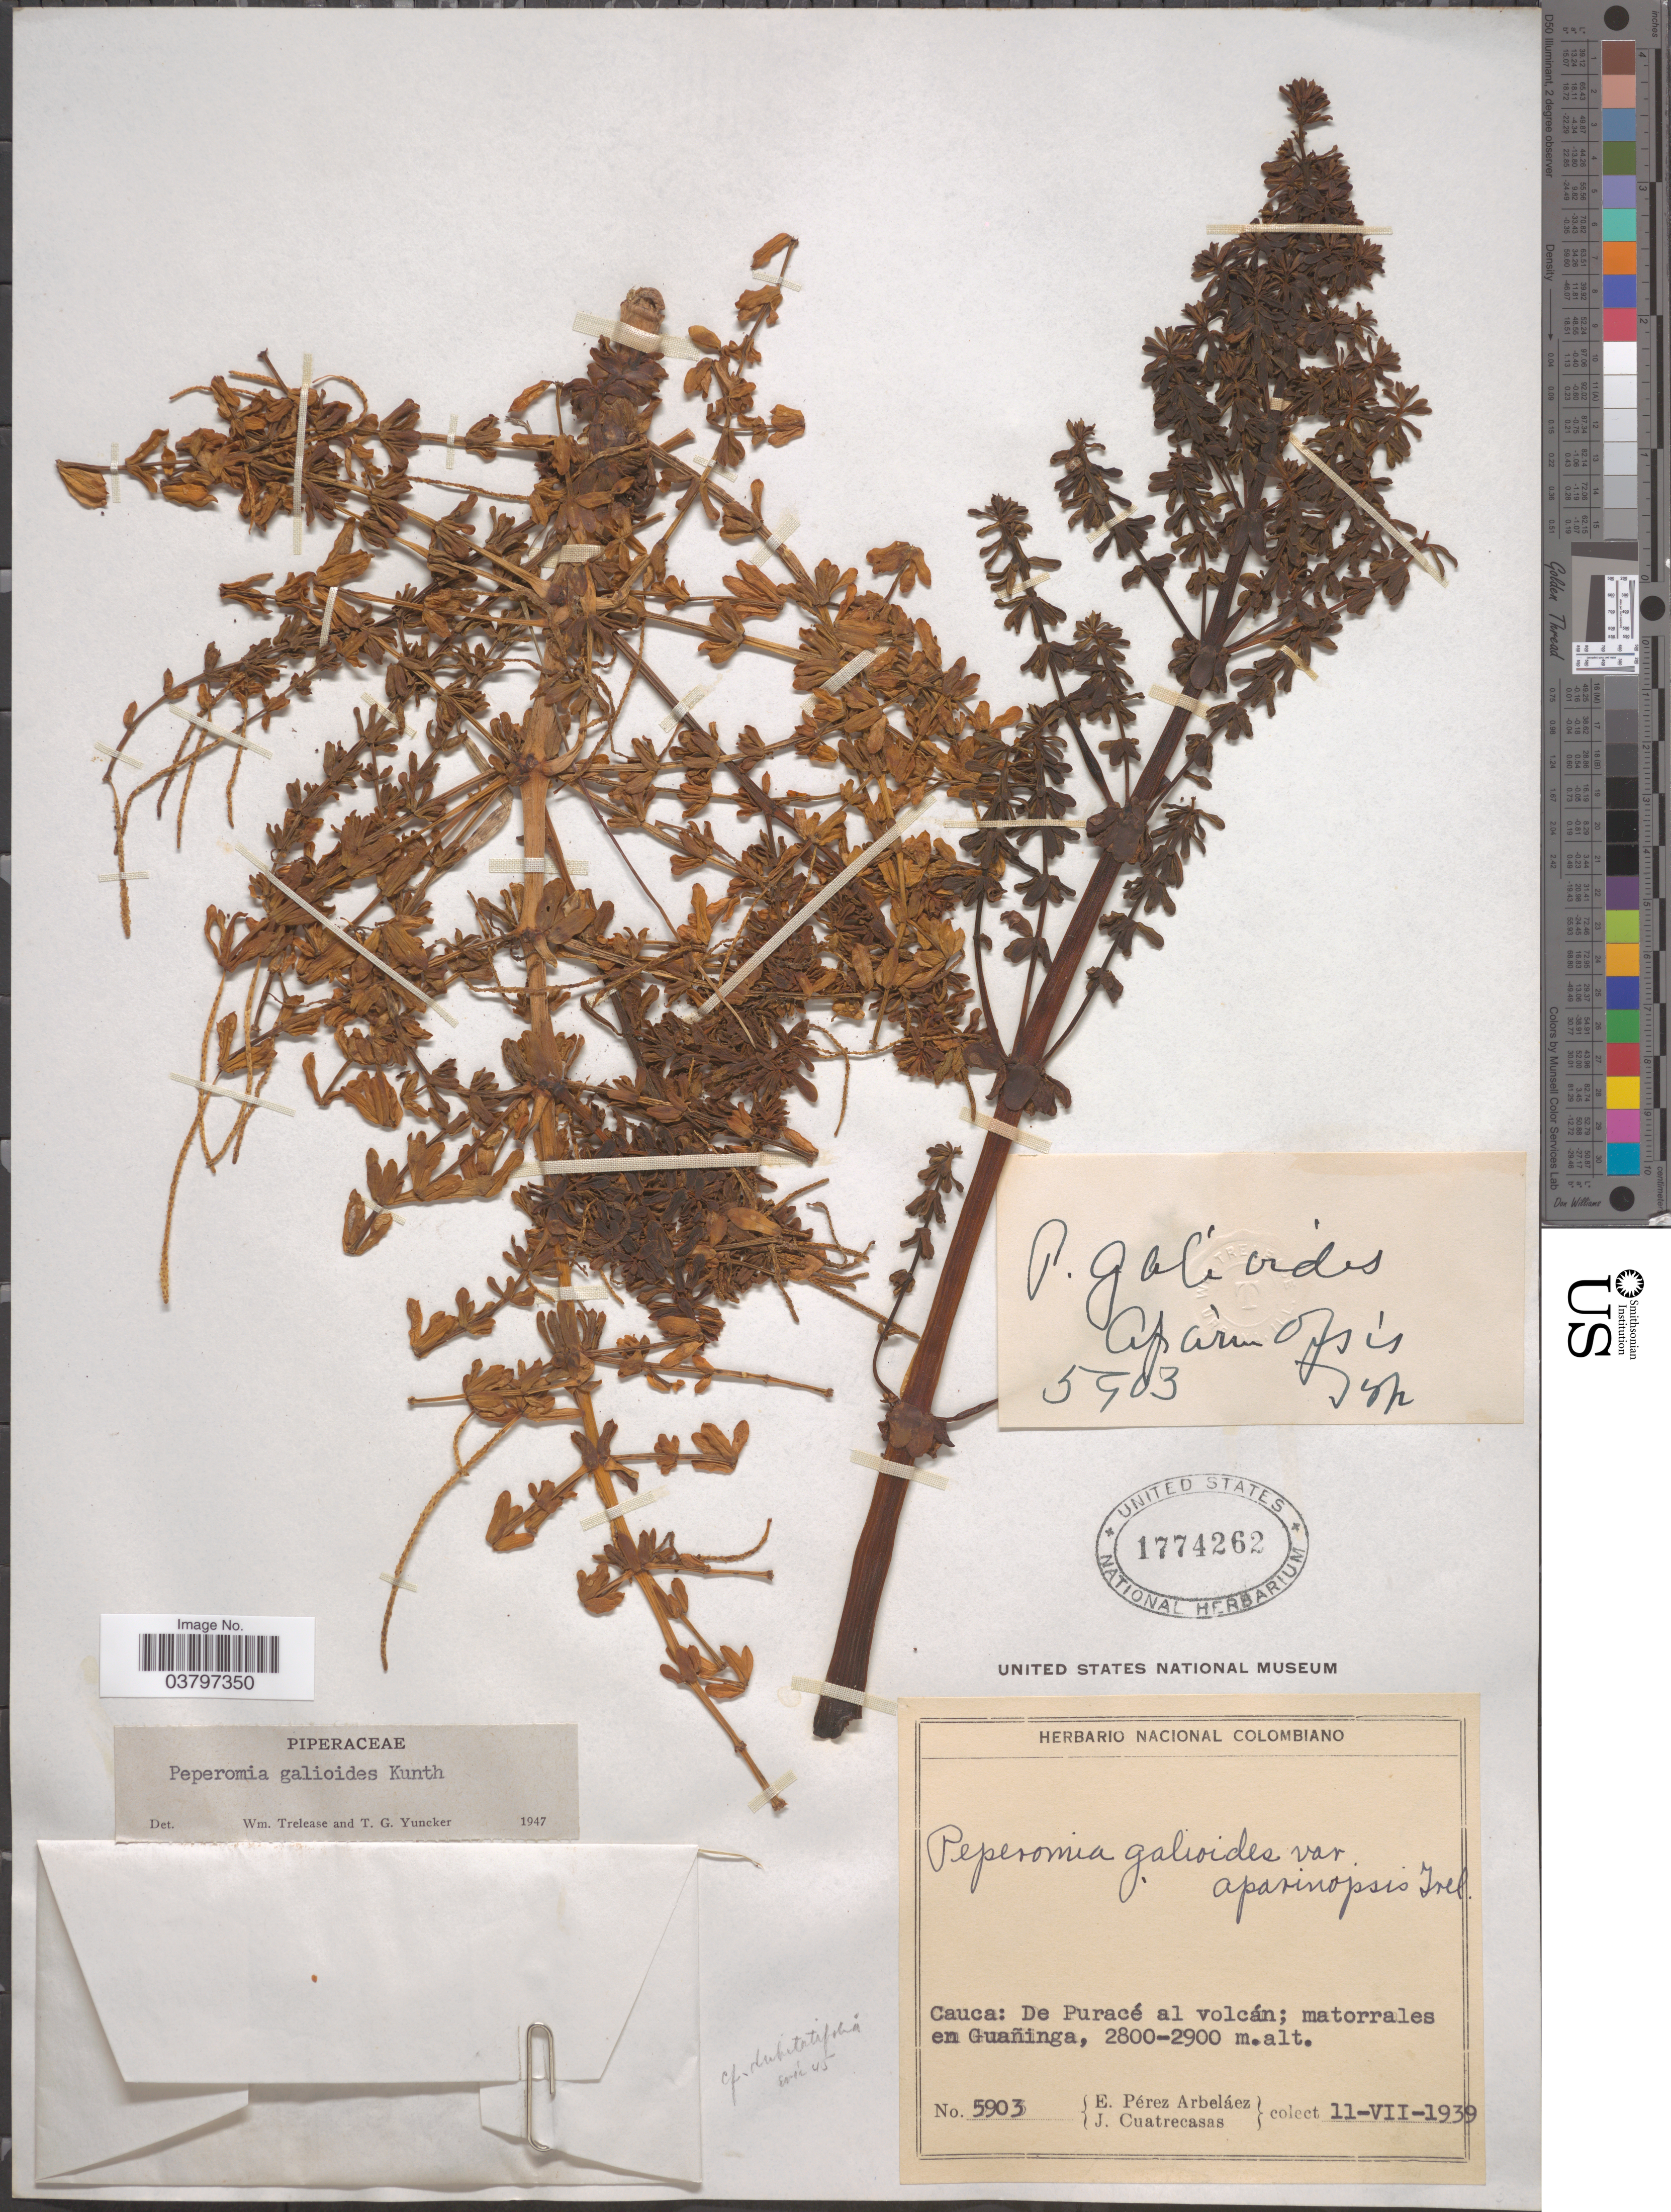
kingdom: Plantae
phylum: Tracheophyta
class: Magnoliopsida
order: Piperales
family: Piperaceae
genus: Peperomia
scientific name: Peperomia galioides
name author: Kunth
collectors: E. Pérez Arbeláez & J. Cuatrecasas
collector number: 5903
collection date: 1939-07-11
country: Colombia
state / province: Cauca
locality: De Puracé al volcán; matorrales en Guañinga.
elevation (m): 2800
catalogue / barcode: US 1774262